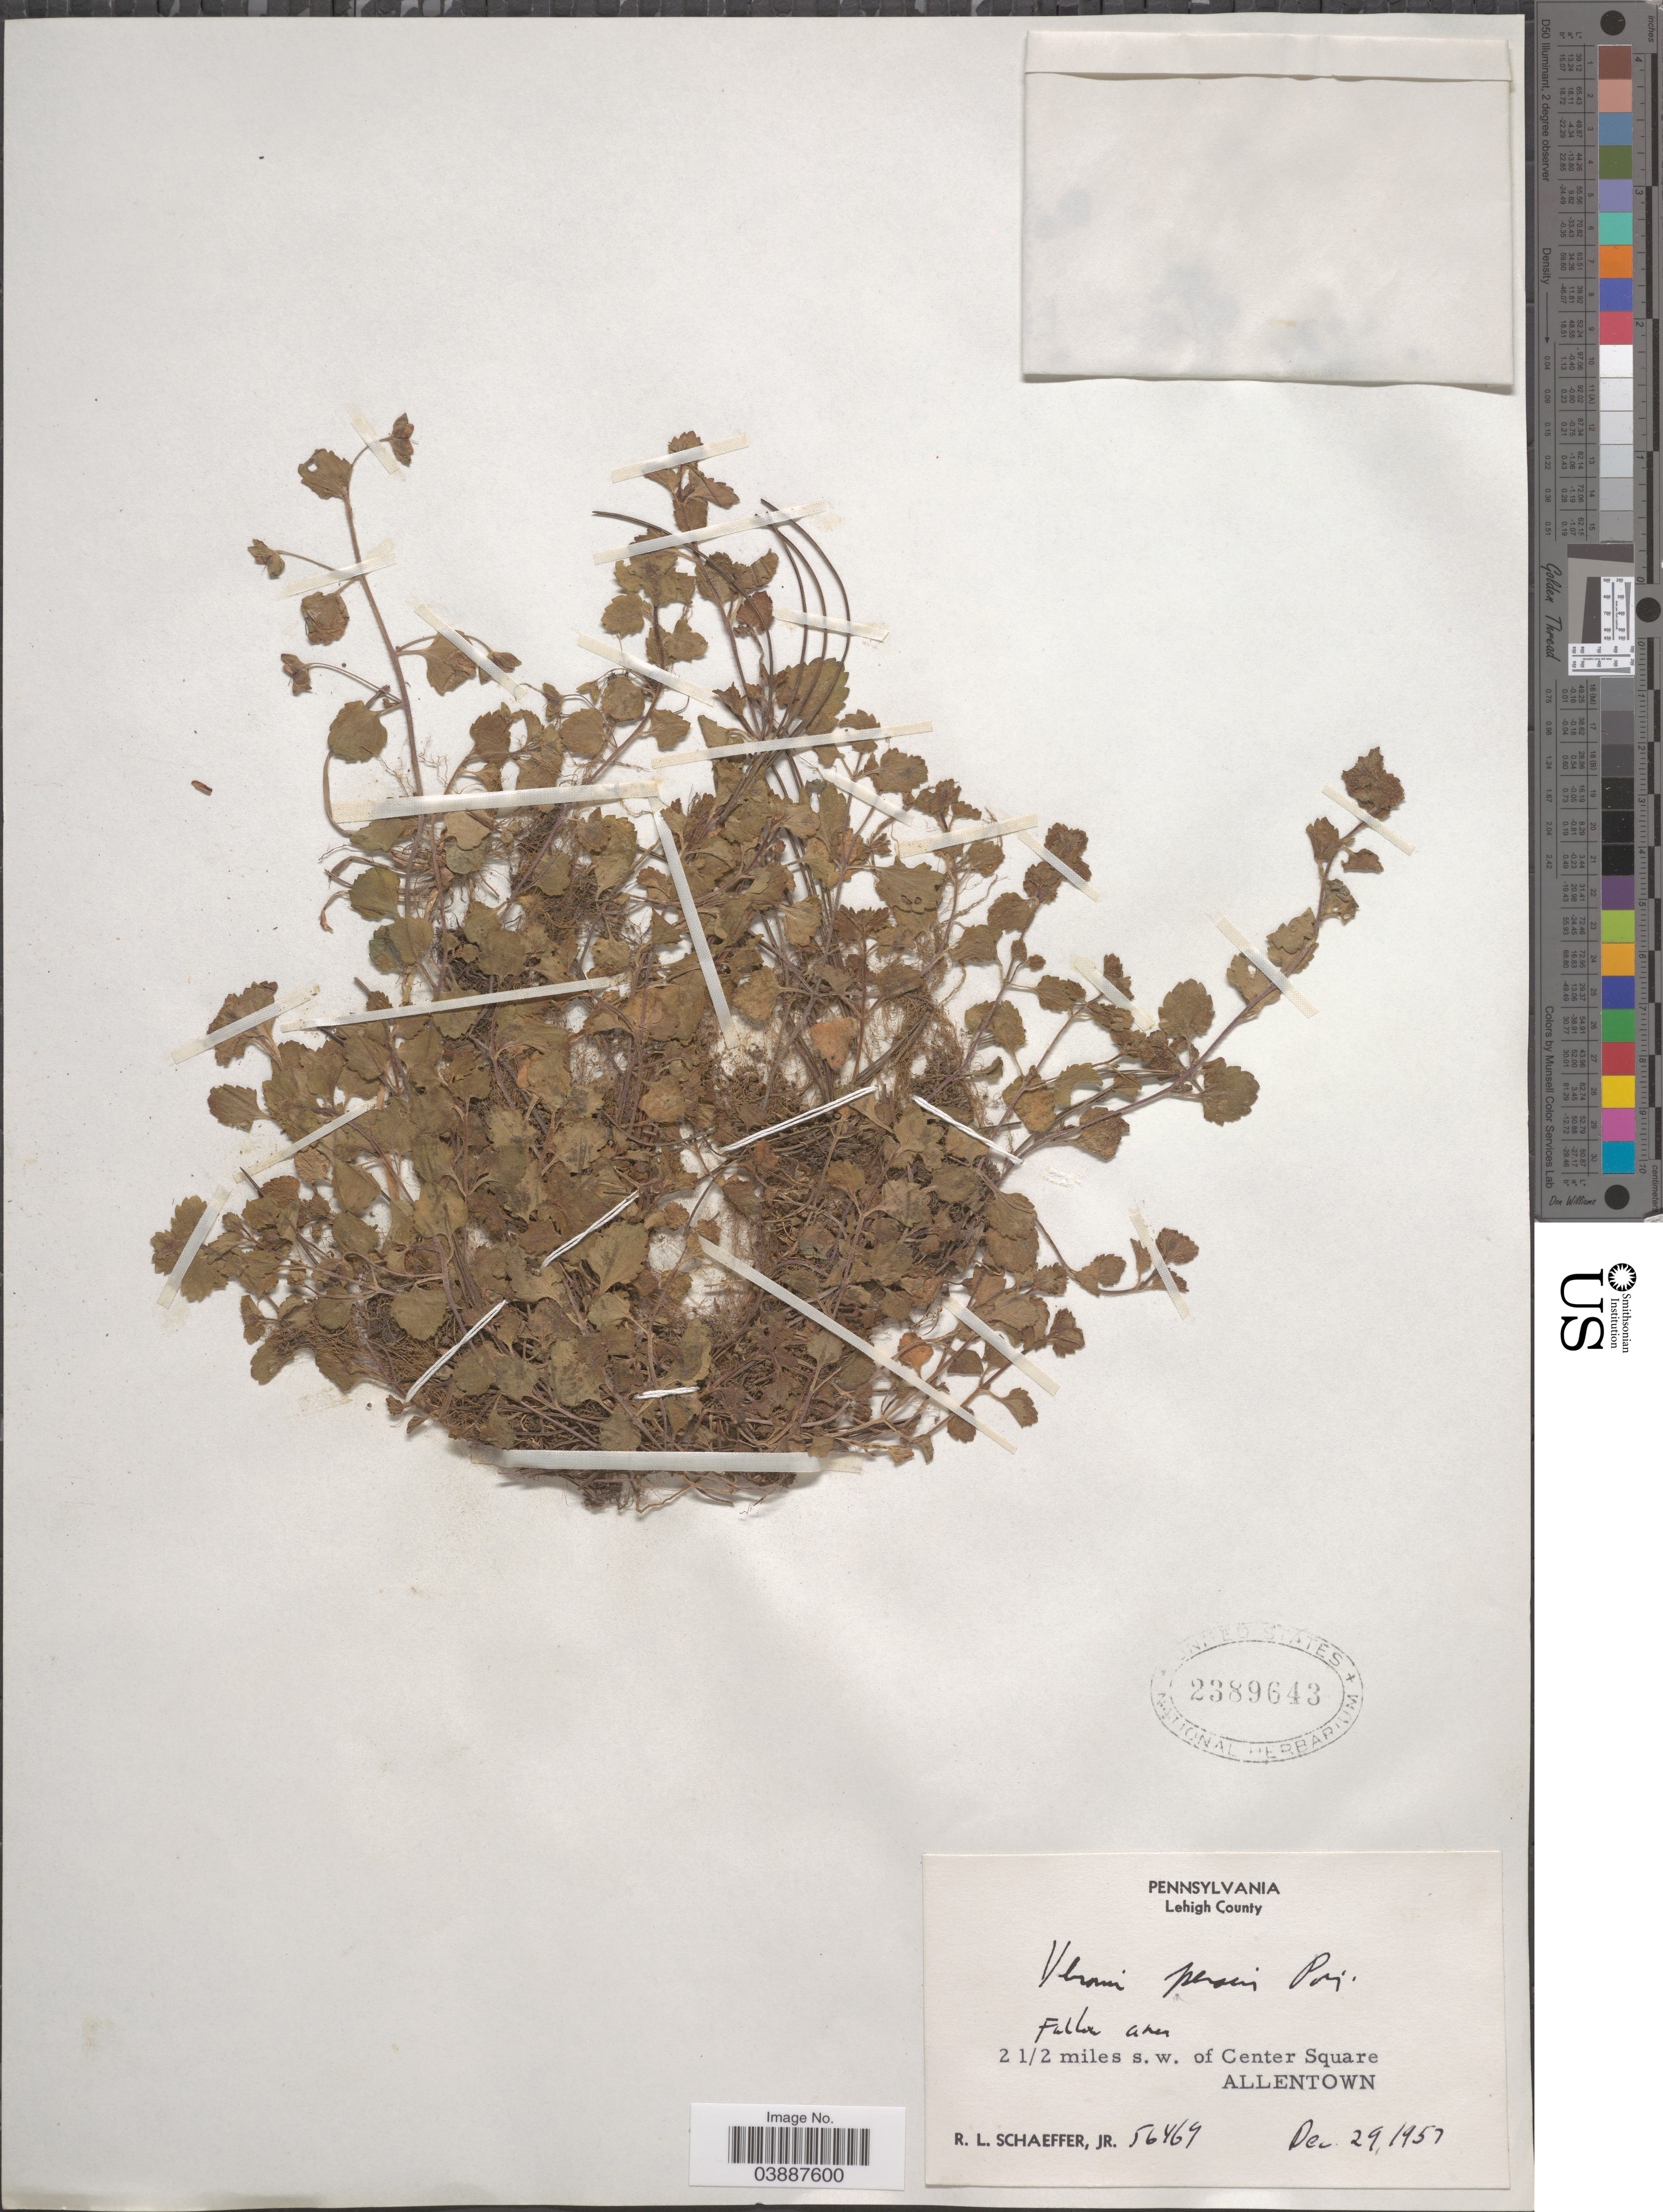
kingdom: Plantae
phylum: Tracheophyta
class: Magnoliopsida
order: Lamiales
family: Plantaginaceae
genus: Veronica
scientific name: Veronica persica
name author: Poir.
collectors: R. L. Schaeffer Jr.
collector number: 56469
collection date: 1957-12-29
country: United States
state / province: Pennsylvania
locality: Lehigh County. 2½ miles s.w. of Center Square. Allentown.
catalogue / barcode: US 2389643